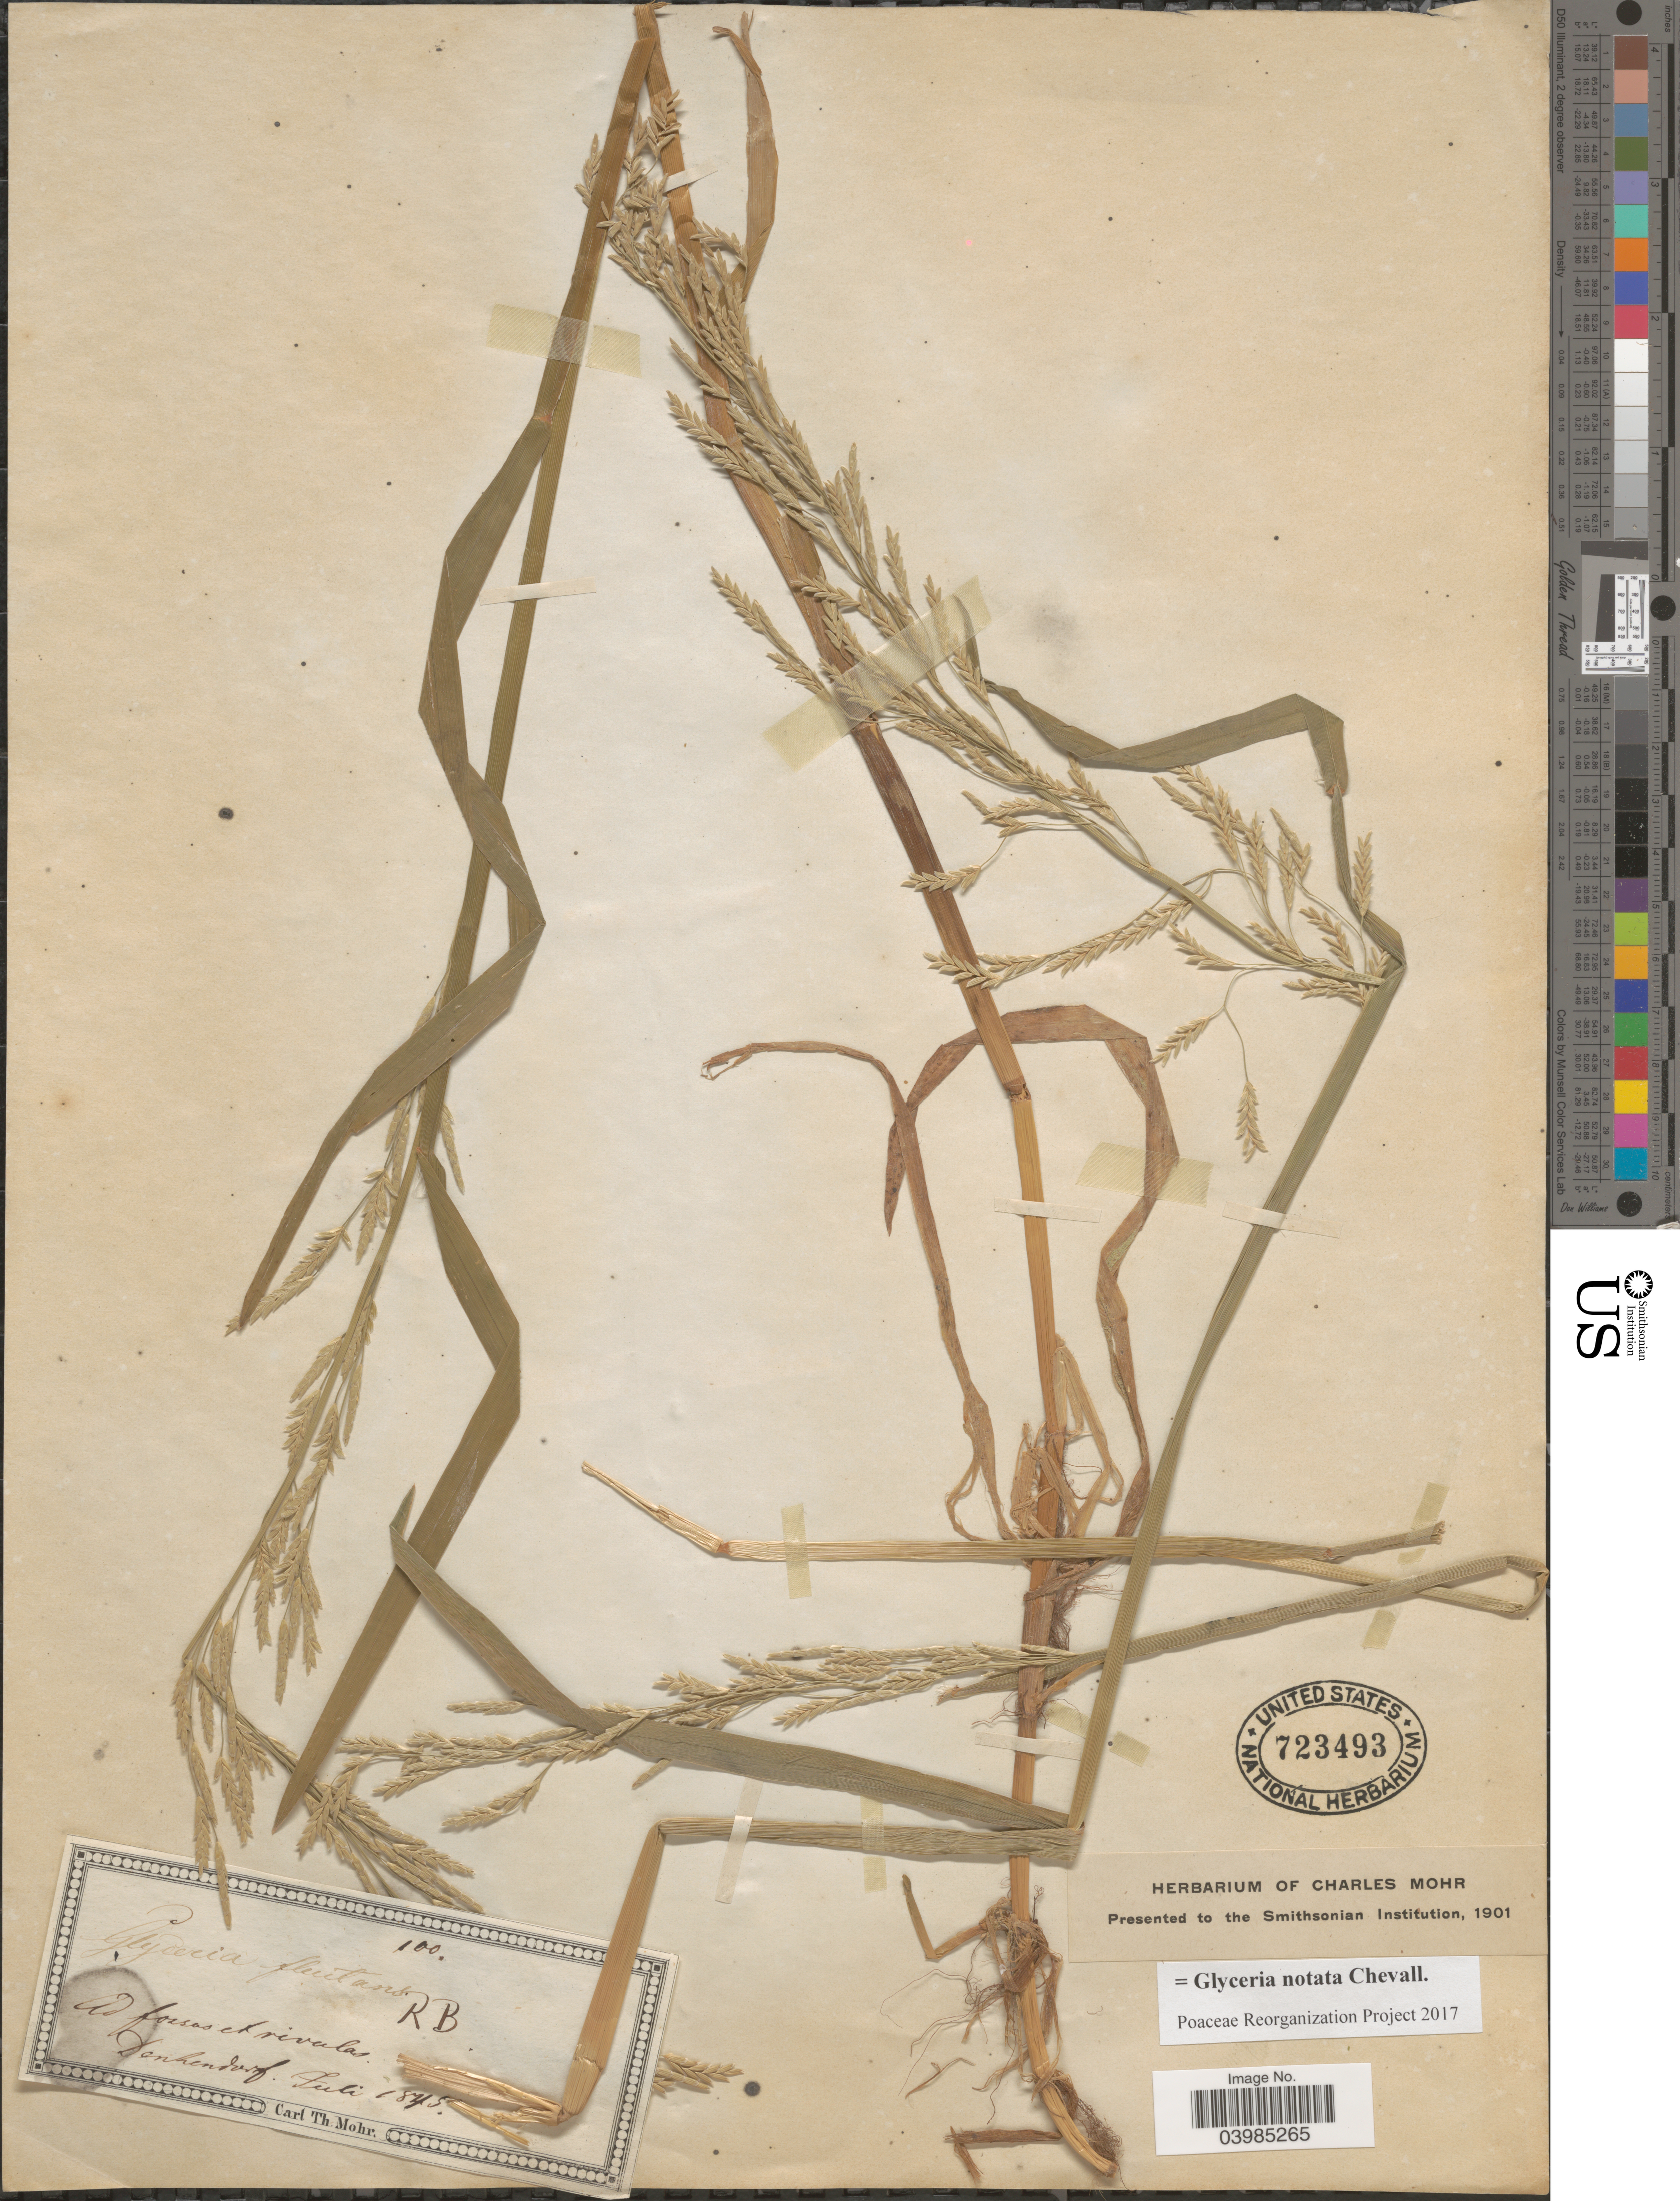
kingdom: Plantae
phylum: Tracheophyta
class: Liliopsida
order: Poales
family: Poaceae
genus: Glyceria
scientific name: Glyceria notata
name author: Chevall.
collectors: Mohr, C. T. (herbarium)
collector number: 100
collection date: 1845-07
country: Germany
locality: Ad forsas et rivulas Denkendorf.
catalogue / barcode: US 723493